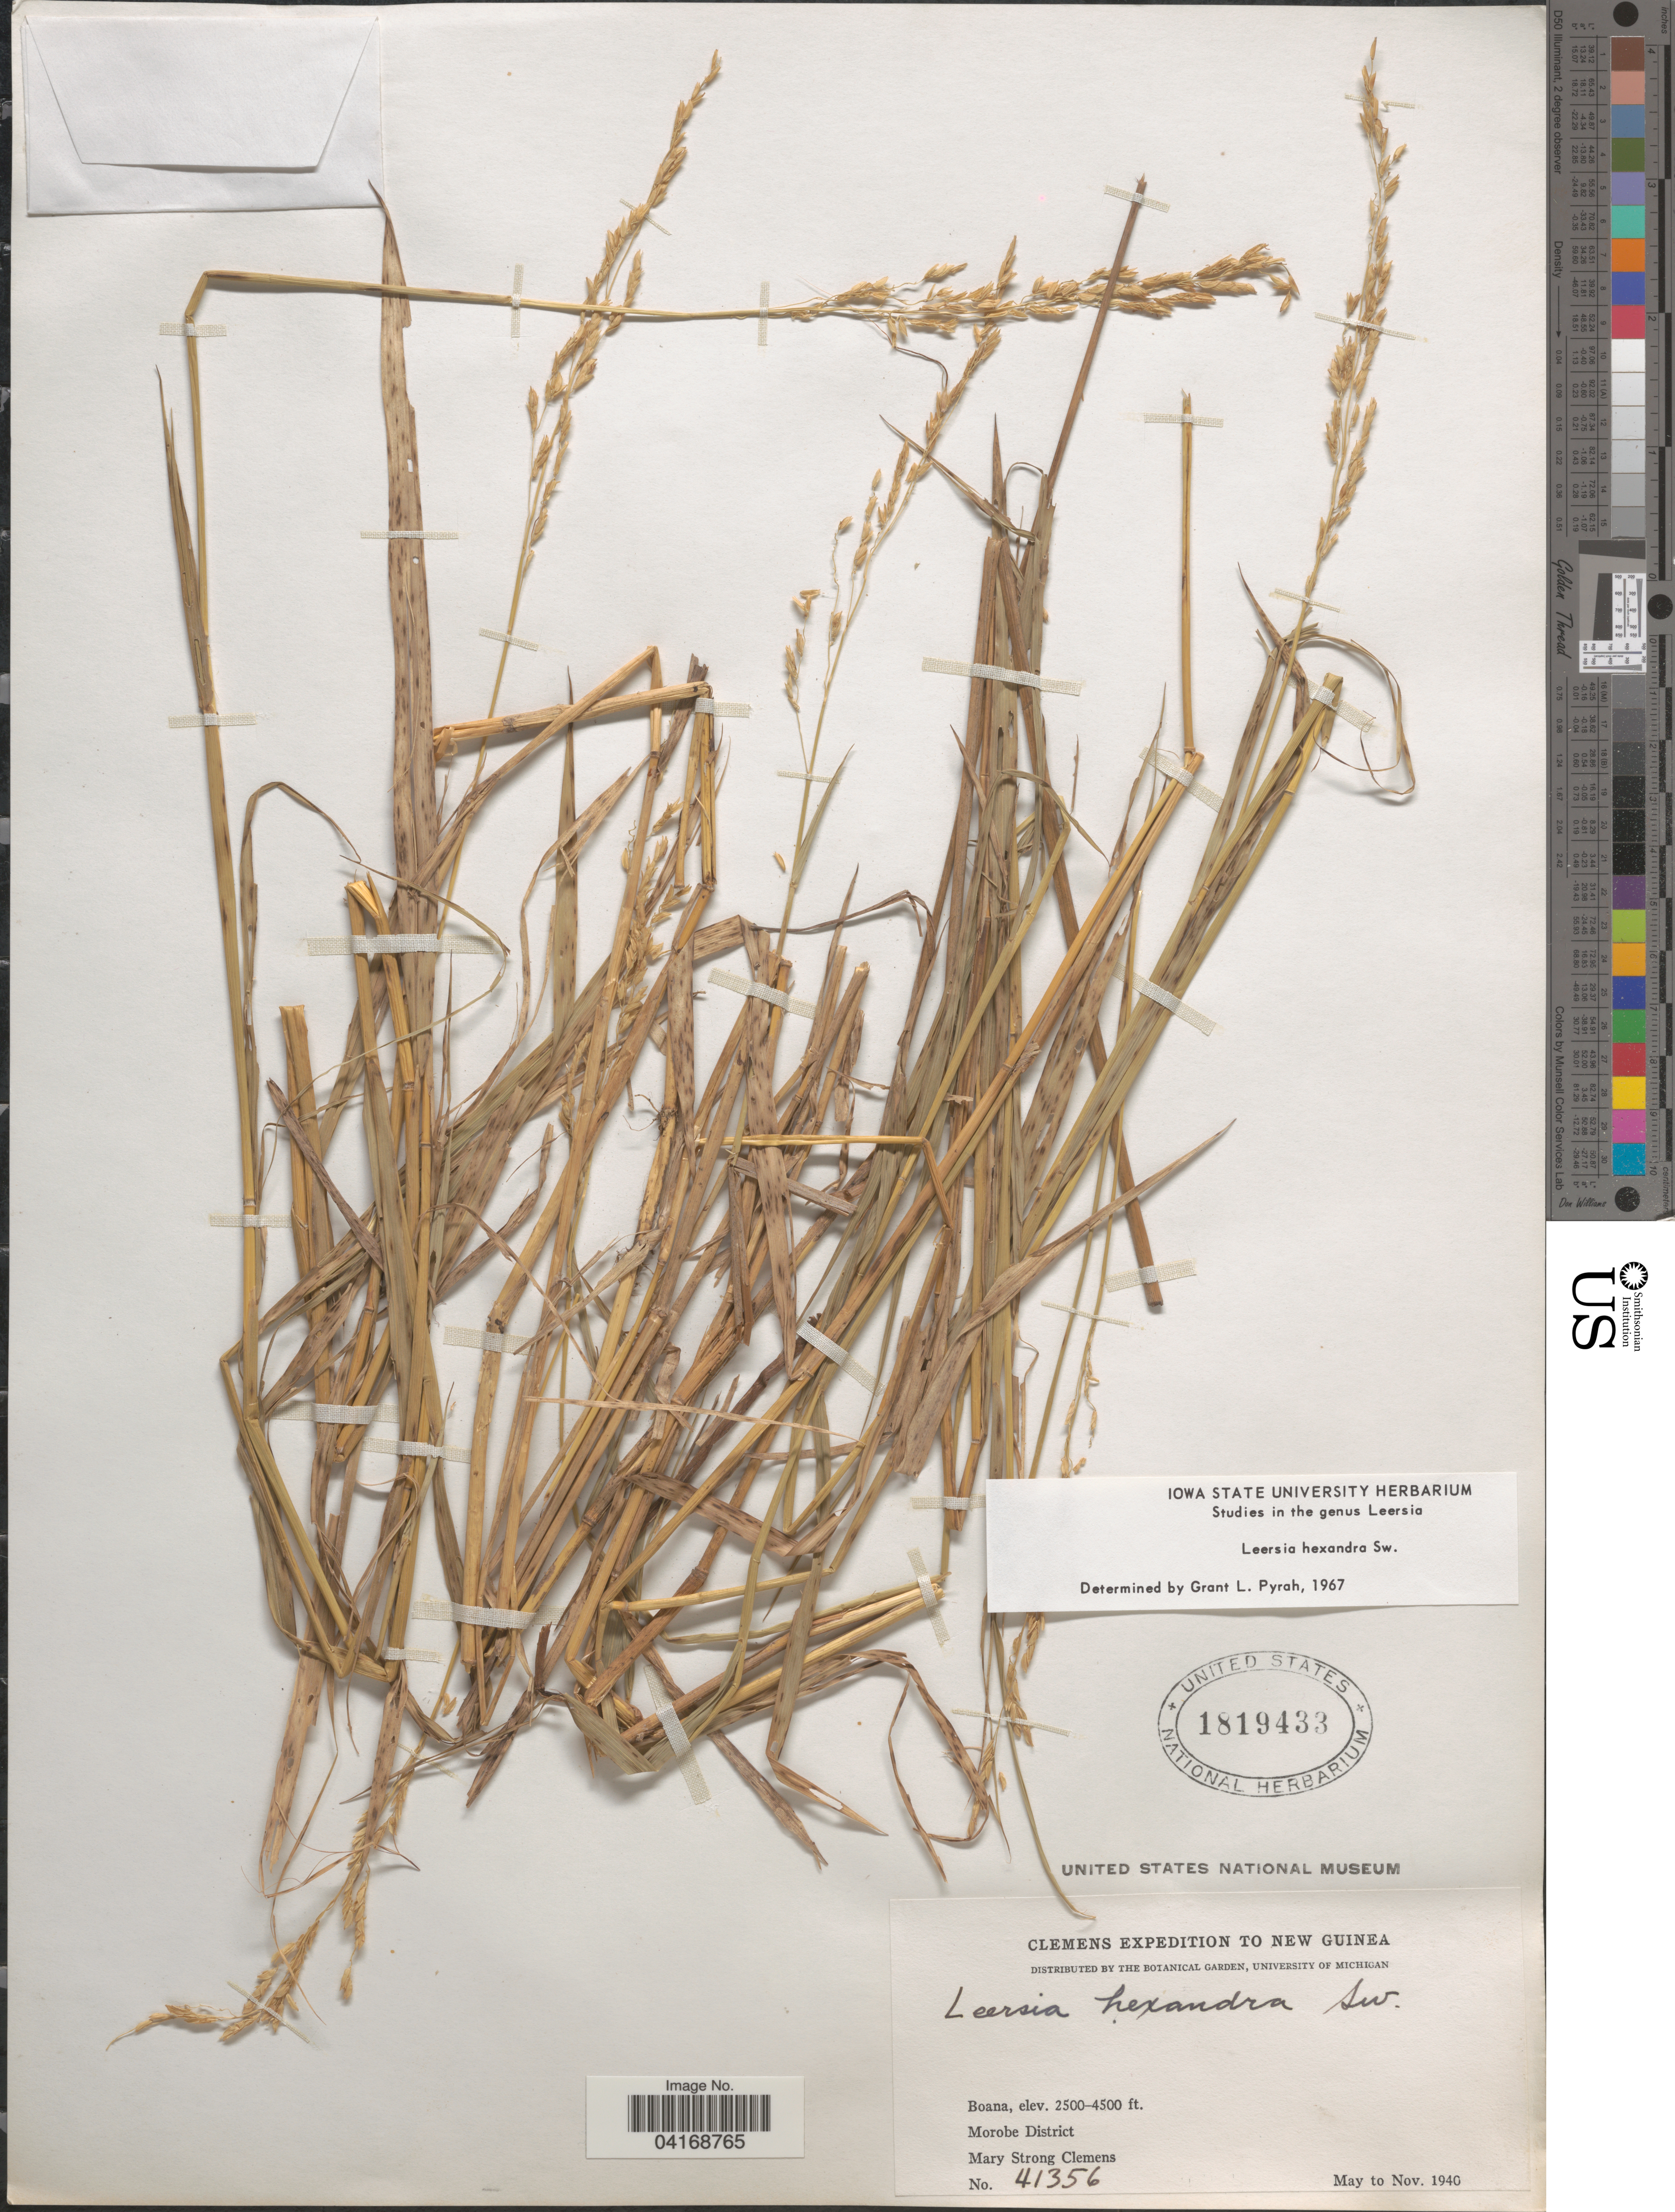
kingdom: Plantae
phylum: Tracheophyta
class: Liliopsida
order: Poales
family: Poaceae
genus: Leersia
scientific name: Leersia hexandra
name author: Sw.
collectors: M. S. Clemens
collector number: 41356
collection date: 1940-05/1940-11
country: Papua New Guinea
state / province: Morobe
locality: Clemens Expedition to New Guinea. Boana. Morobe District.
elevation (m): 762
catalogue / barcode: US 1819433